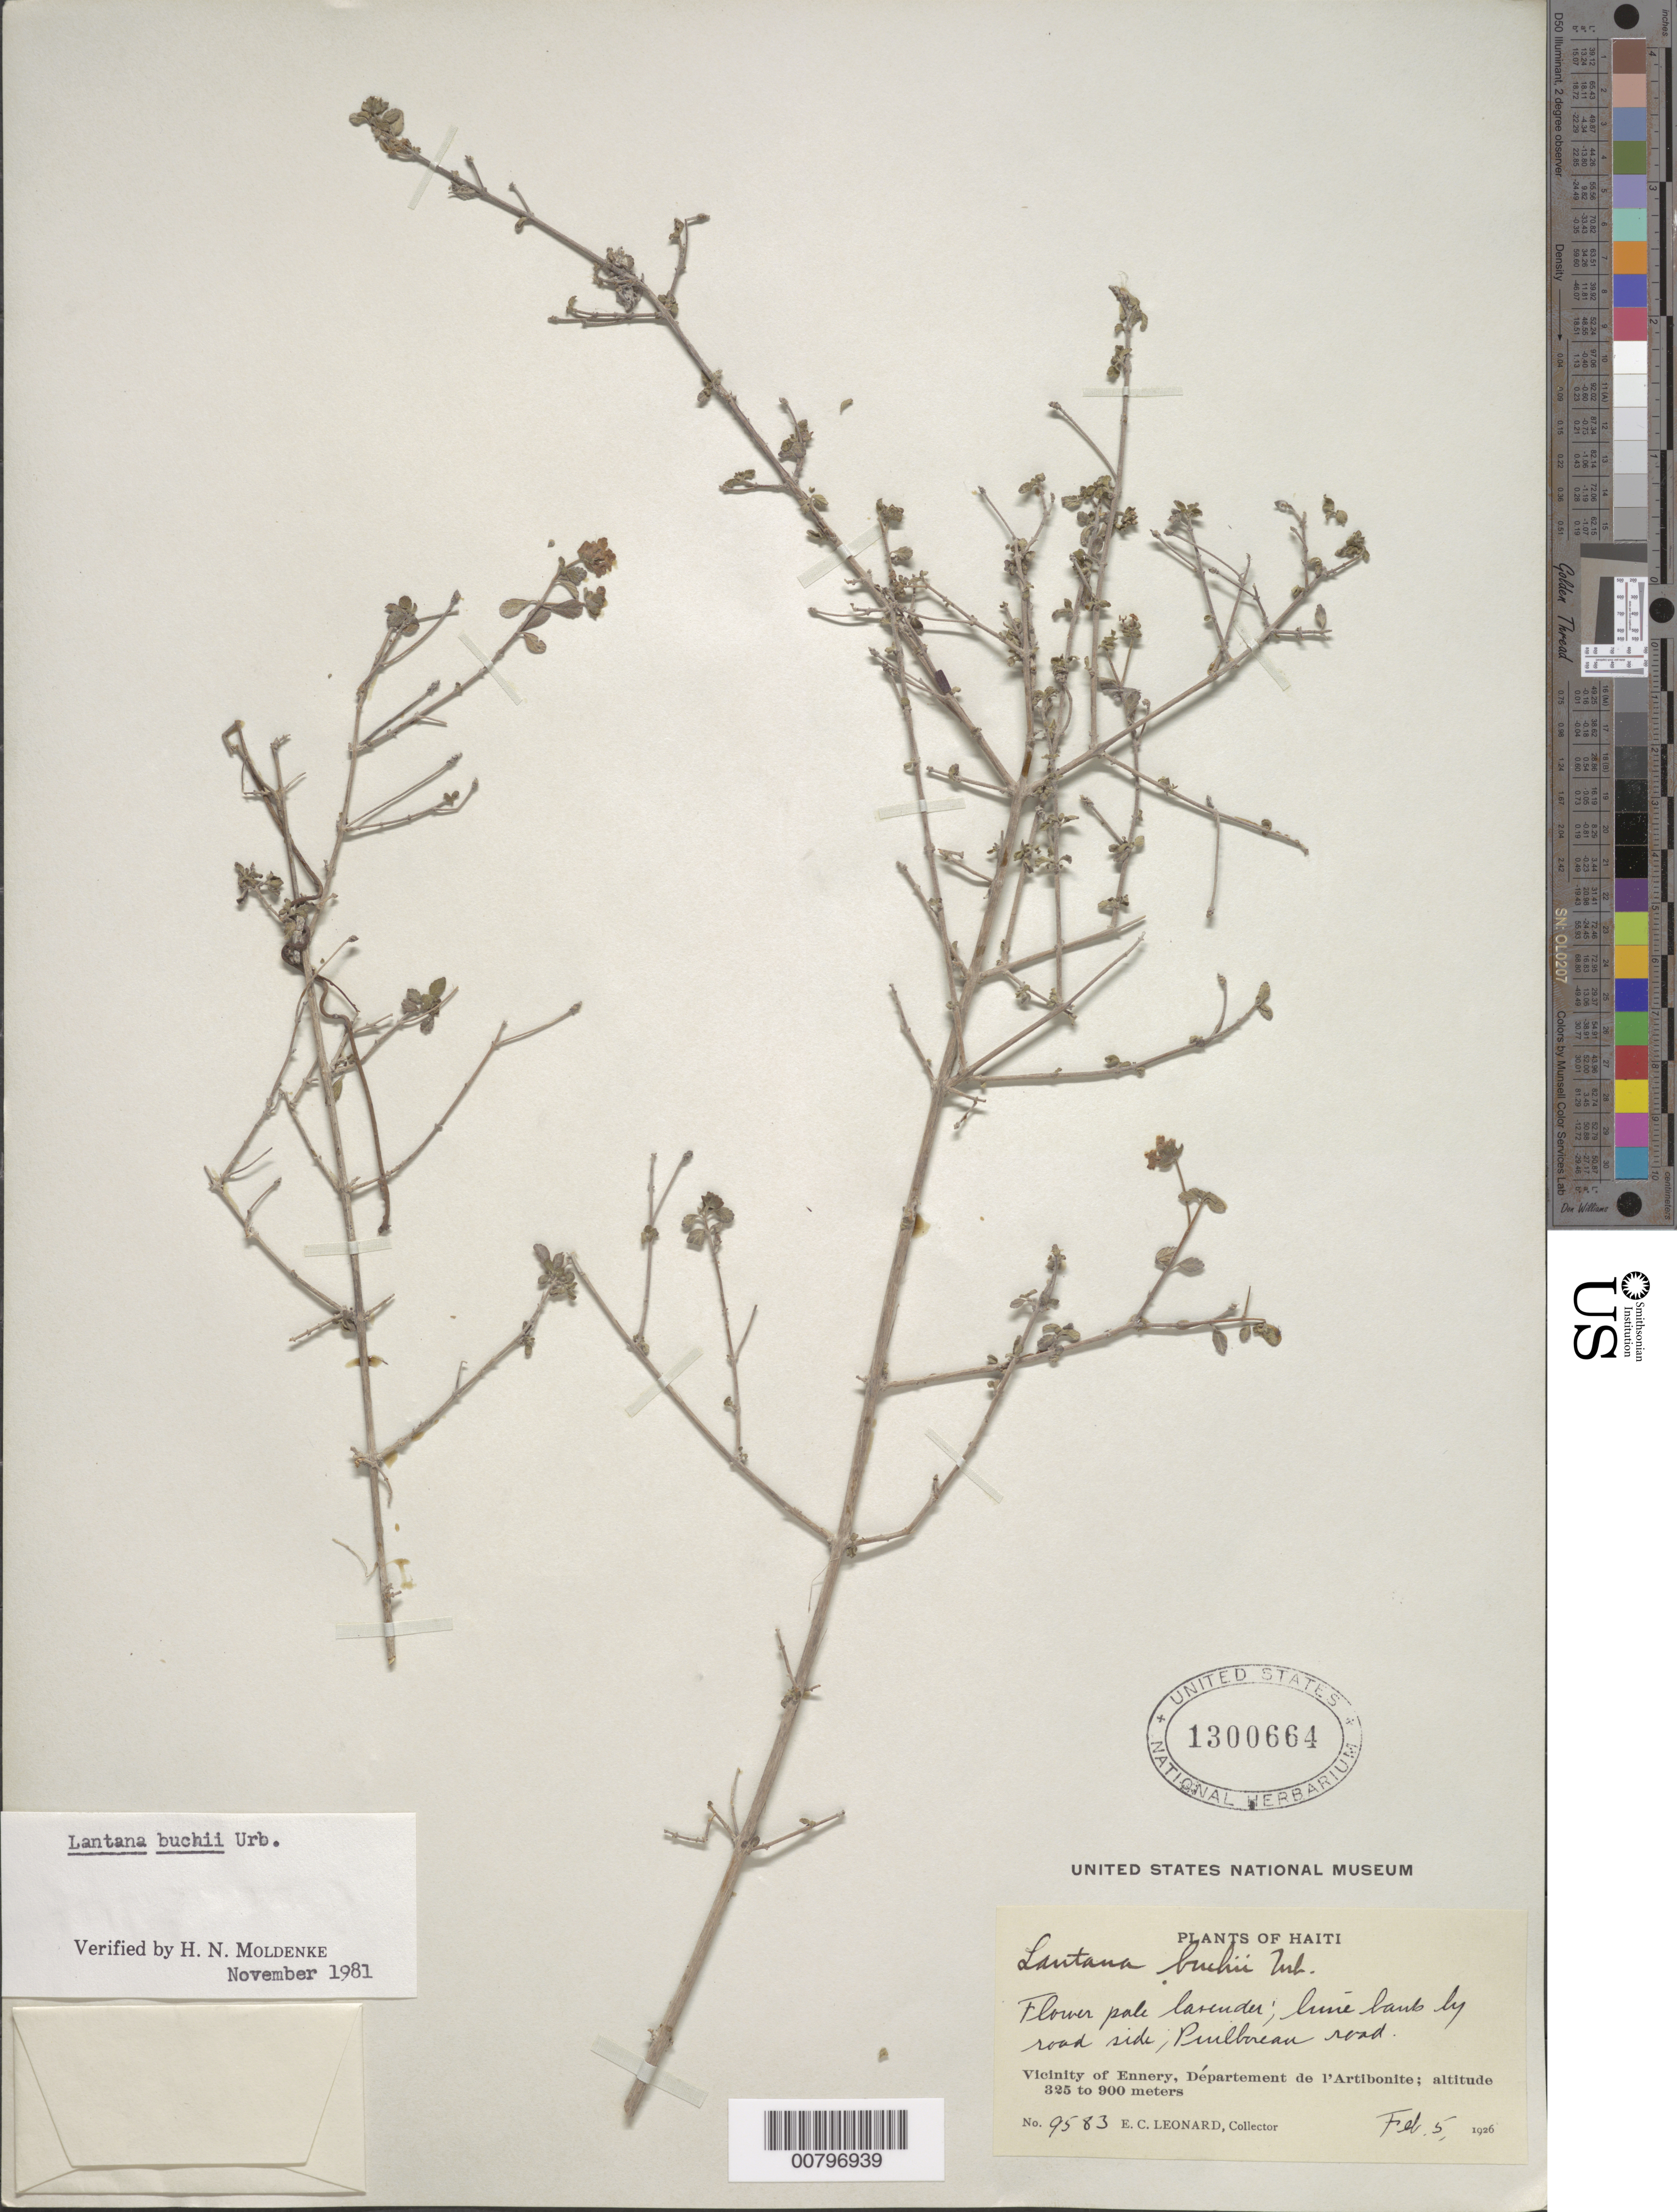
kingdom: Plantae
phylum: Tracheophyta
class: Magnoliopsida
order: Lamiales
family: Verbenaceae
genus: Lantana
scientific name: Lantana buchii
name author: Urb.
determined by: Moldenke, H. N.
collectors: E. C. Leonard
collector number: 9583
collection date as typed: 05 Feb 1926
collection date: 1926-02-05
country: Haiti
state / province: Artibonite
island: Hispaniola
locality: Vicinity of Ennery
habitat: Lime banks by road side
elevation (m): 325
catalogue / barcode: US 1300664